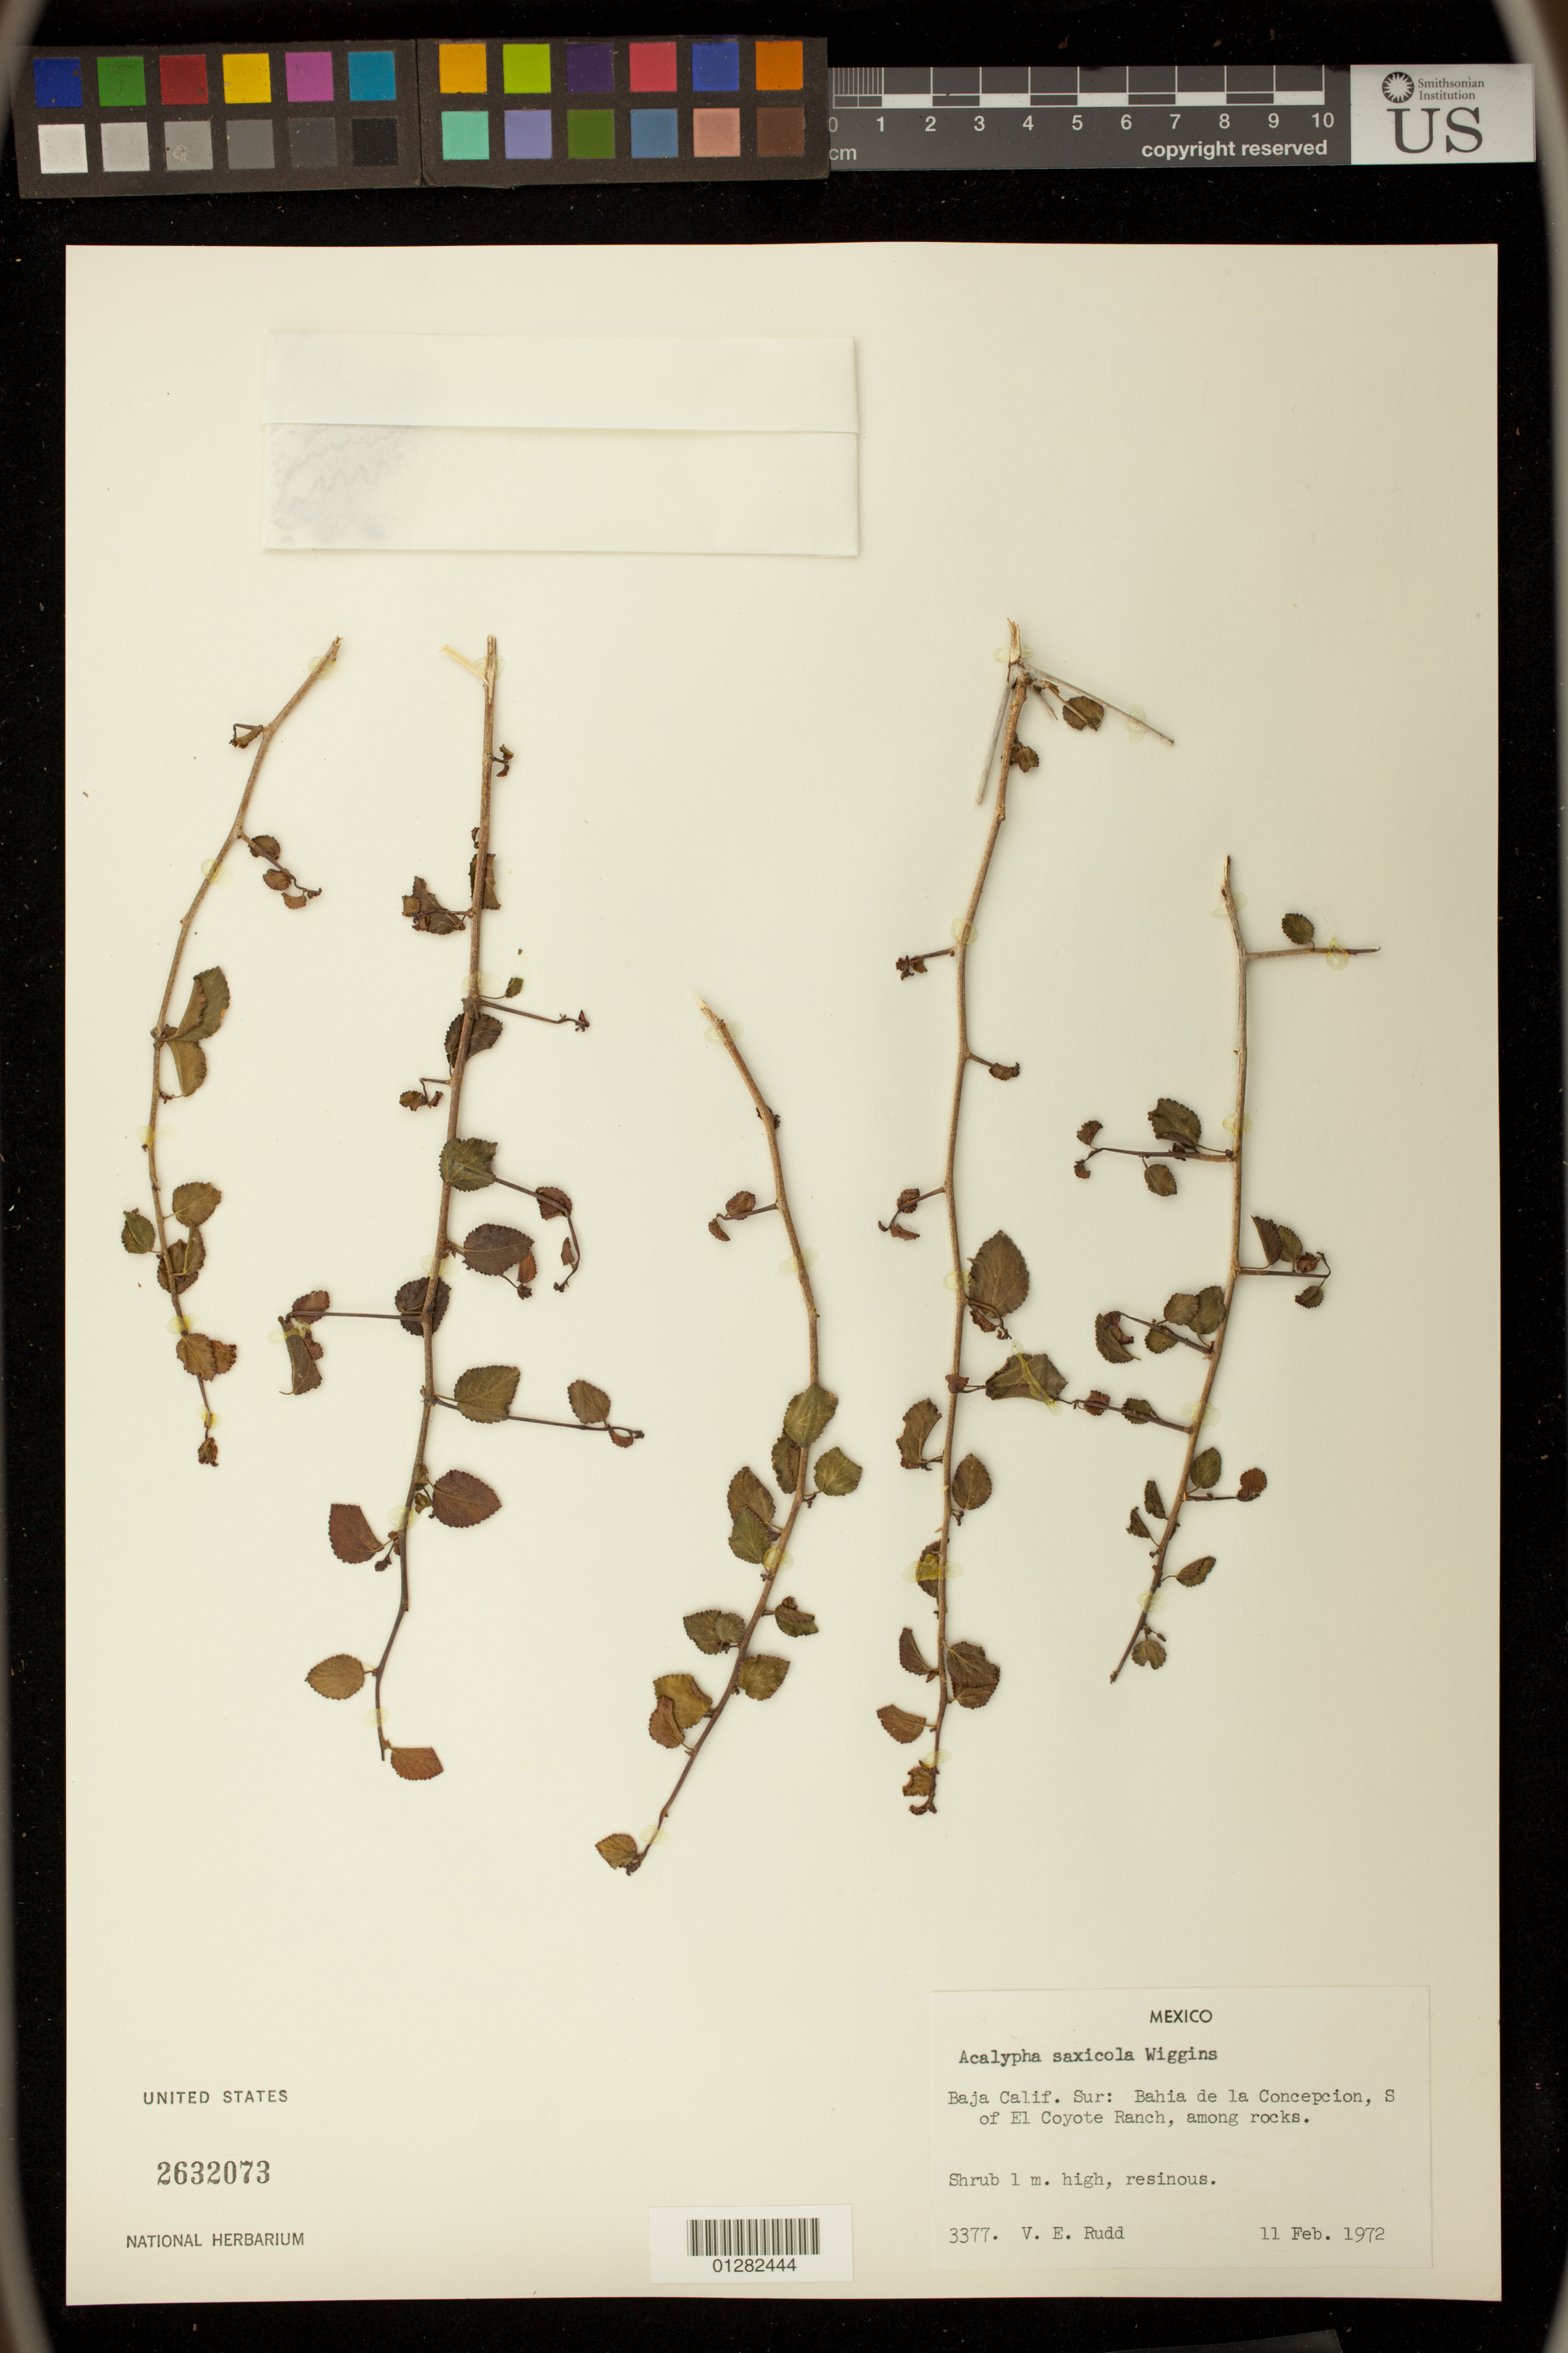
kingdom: Plantae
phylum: Tracheophyta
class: Magnoliopsida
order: Malpighiales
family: Euphorbiaceae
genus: Acalypha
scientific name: Acalypha saxicola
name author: Wiggins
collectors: C. G. Pringle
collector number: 3377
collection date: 1972-02-11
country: Mexico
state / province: Baja California Sur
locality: Bahia de las Concepcion. S of El Coyote Ranch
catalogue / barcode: US 2632073